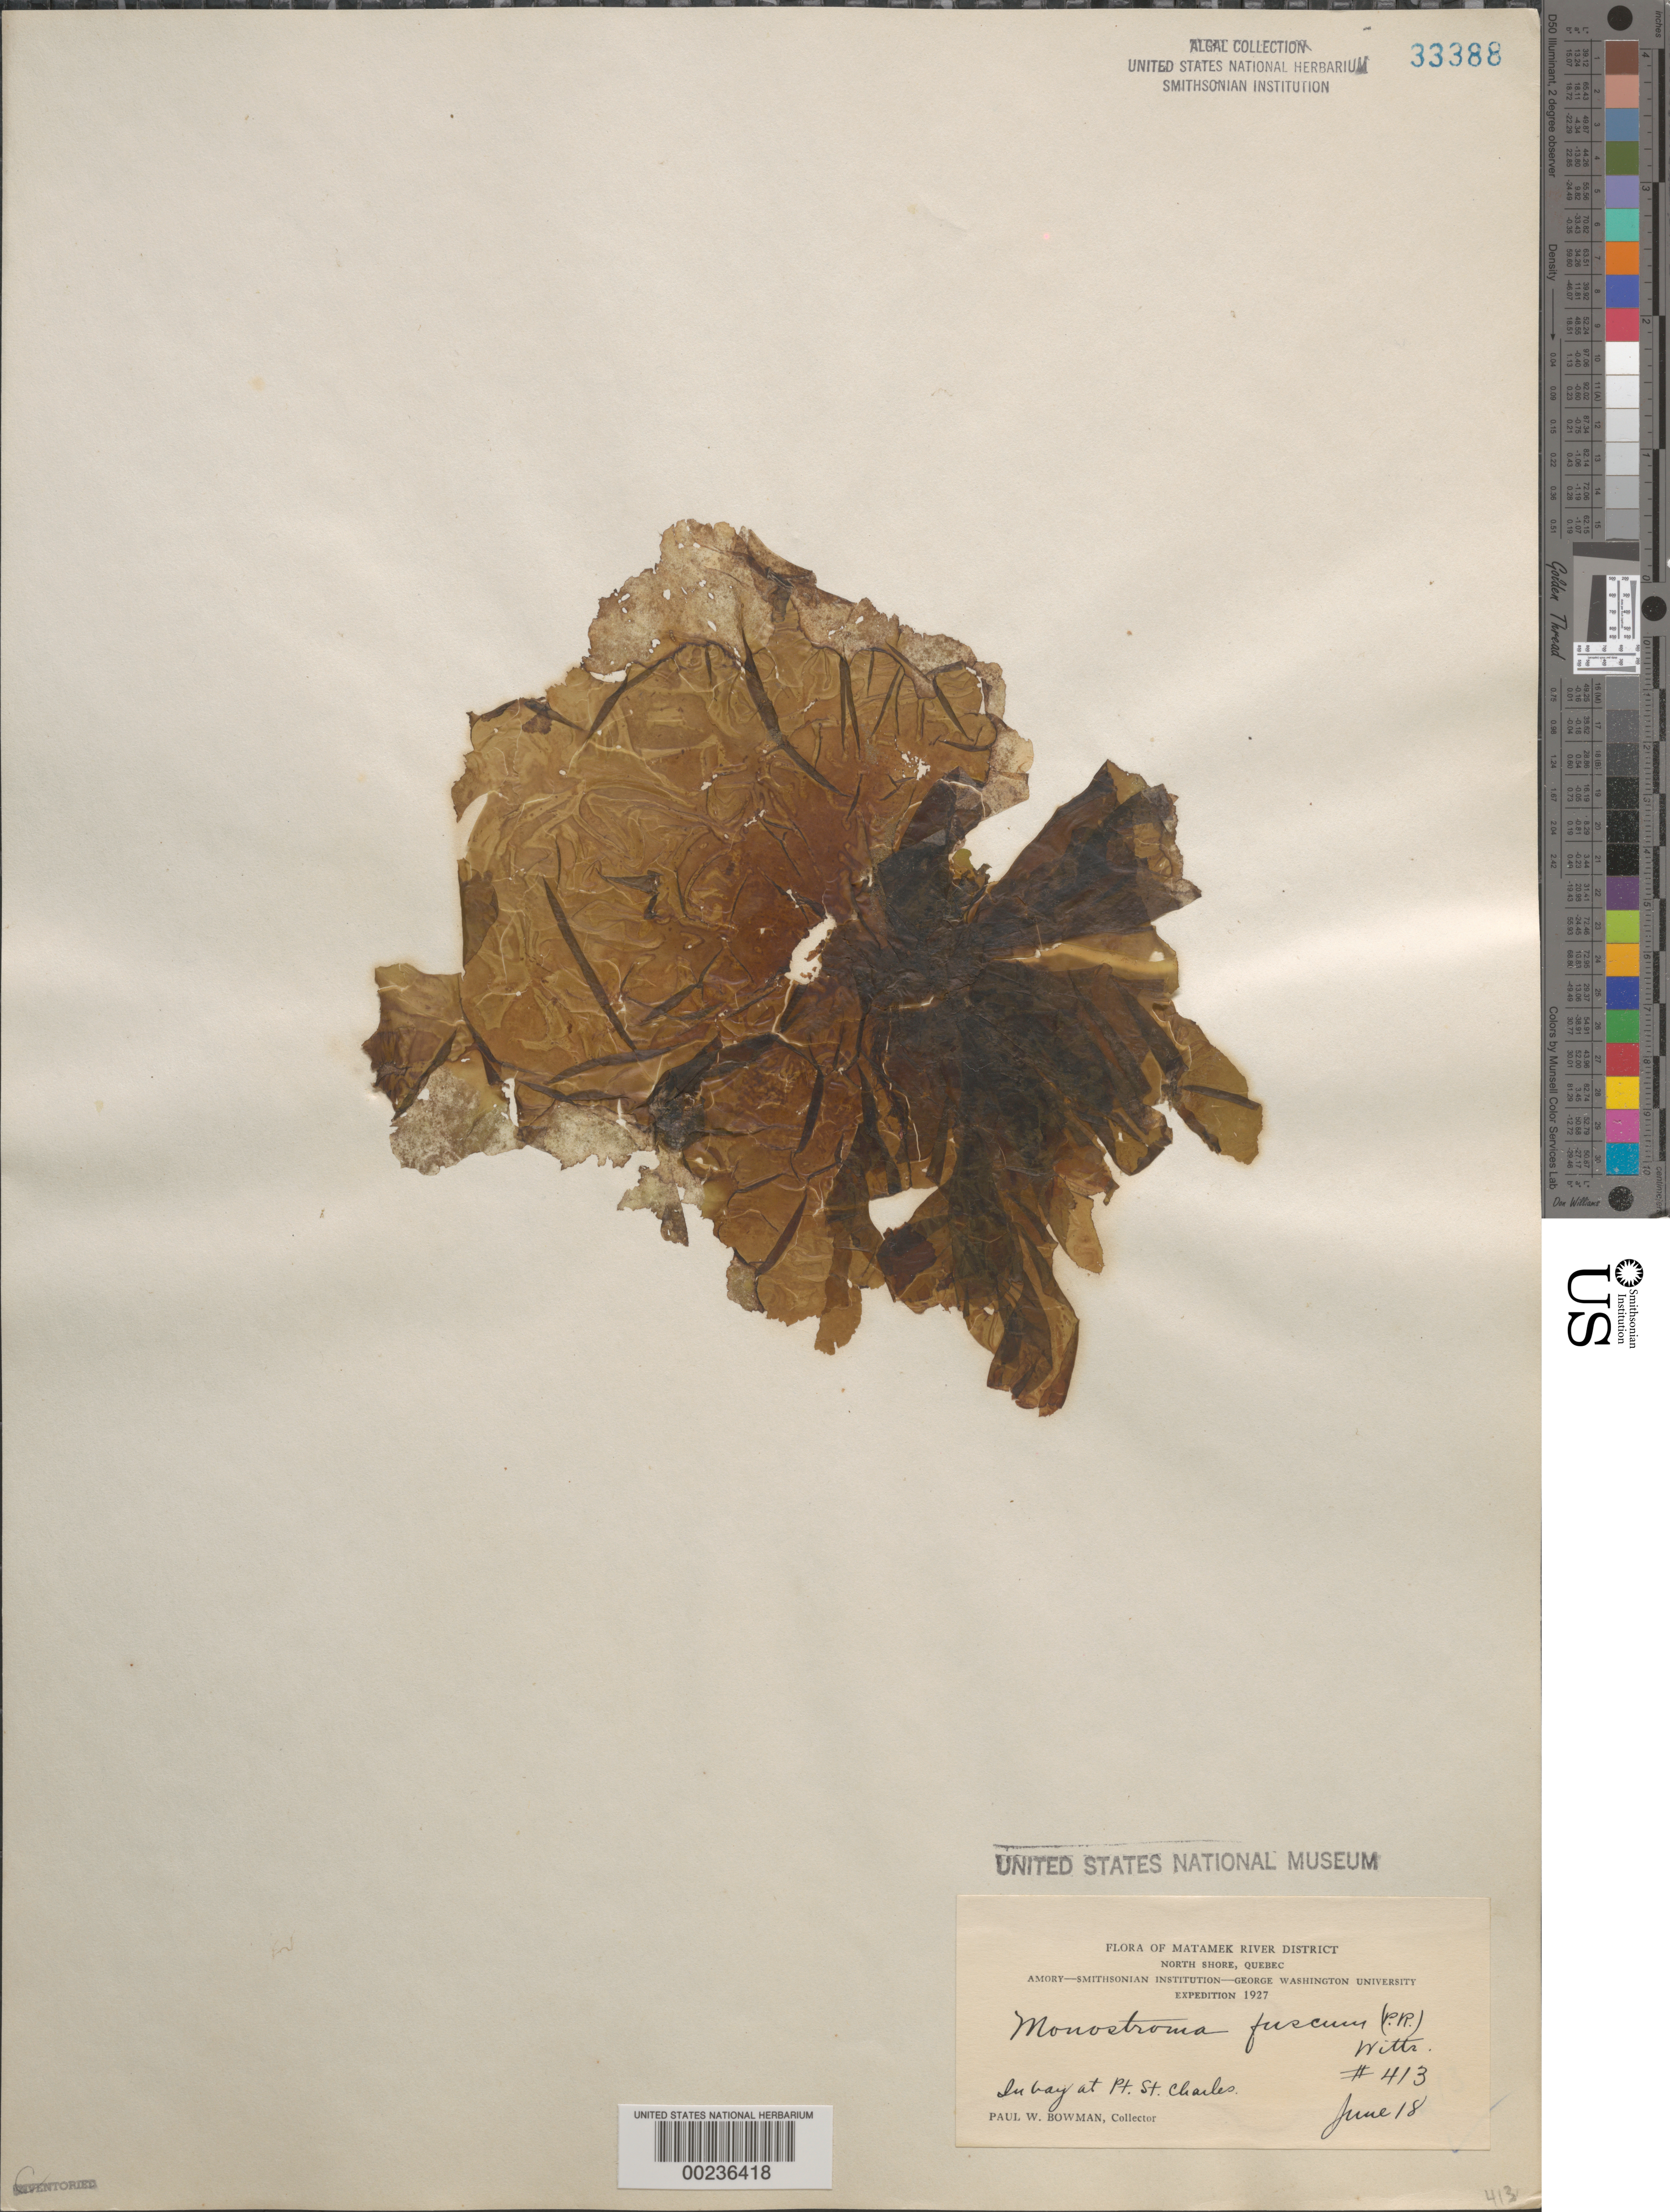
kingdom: Plantae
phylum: Chlorophyta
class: Ulvophyceae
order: Ulvales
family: Ulvaceae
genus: Ulvaria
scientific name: Ulvaria splendens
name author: (Rupr.) K.L.Vinogr.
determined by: Algae name updating Project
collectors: P. Bowman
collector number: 413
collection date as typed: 18 Jun 1927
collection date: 1927-06-18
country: Canada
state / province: Quebec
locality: Matamek river district, north shore, point st. charles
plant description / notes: Amory-Smithsonian Institution-George Washington University Expedition, 1927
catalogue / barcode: US 33388